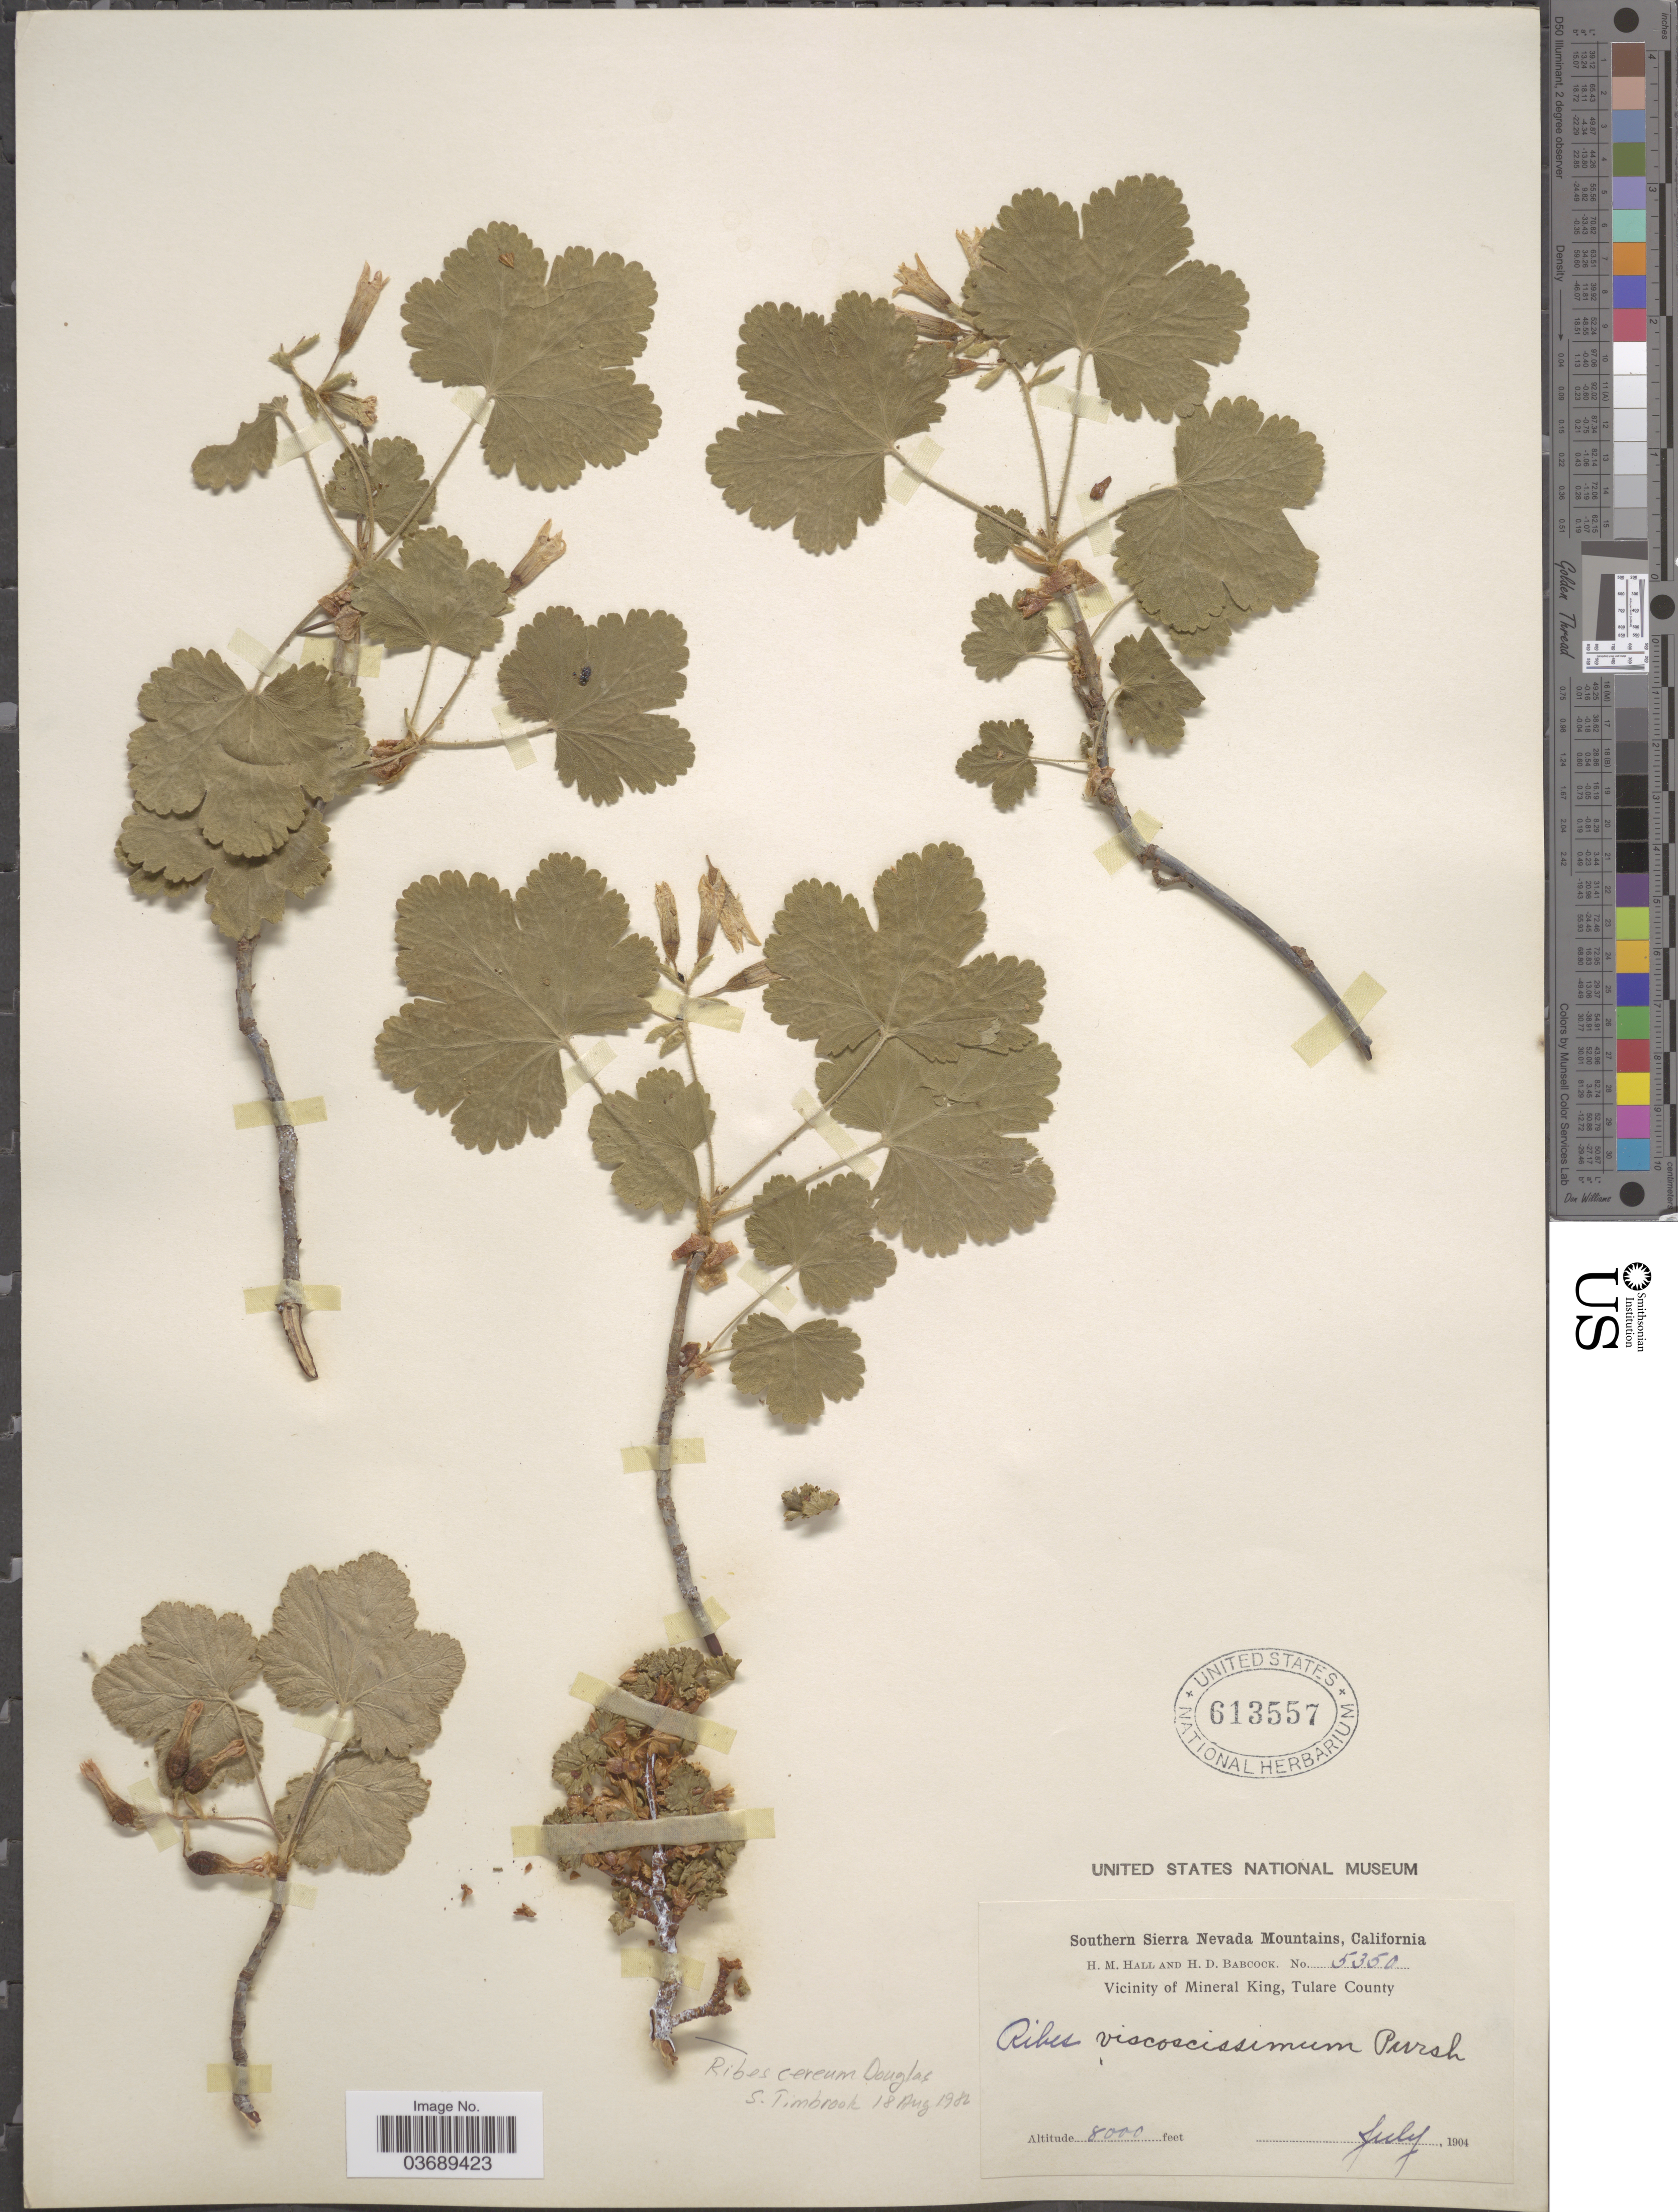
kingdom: Plantae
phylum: Tracheophyta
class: Magnoliopsida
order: Saxifragales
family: Grossulariaceae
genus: Ribes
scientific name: Ribes viscosissimum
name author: Pursh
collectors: H. M. Hall & H. Babcock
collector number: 5350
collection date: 1904-07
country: United States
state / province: California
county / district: Tulare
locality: Southern Sierra Nevada Mountains. Vicinity of Mineral King, Tulare County.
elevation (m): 2438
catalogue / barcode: US 613557